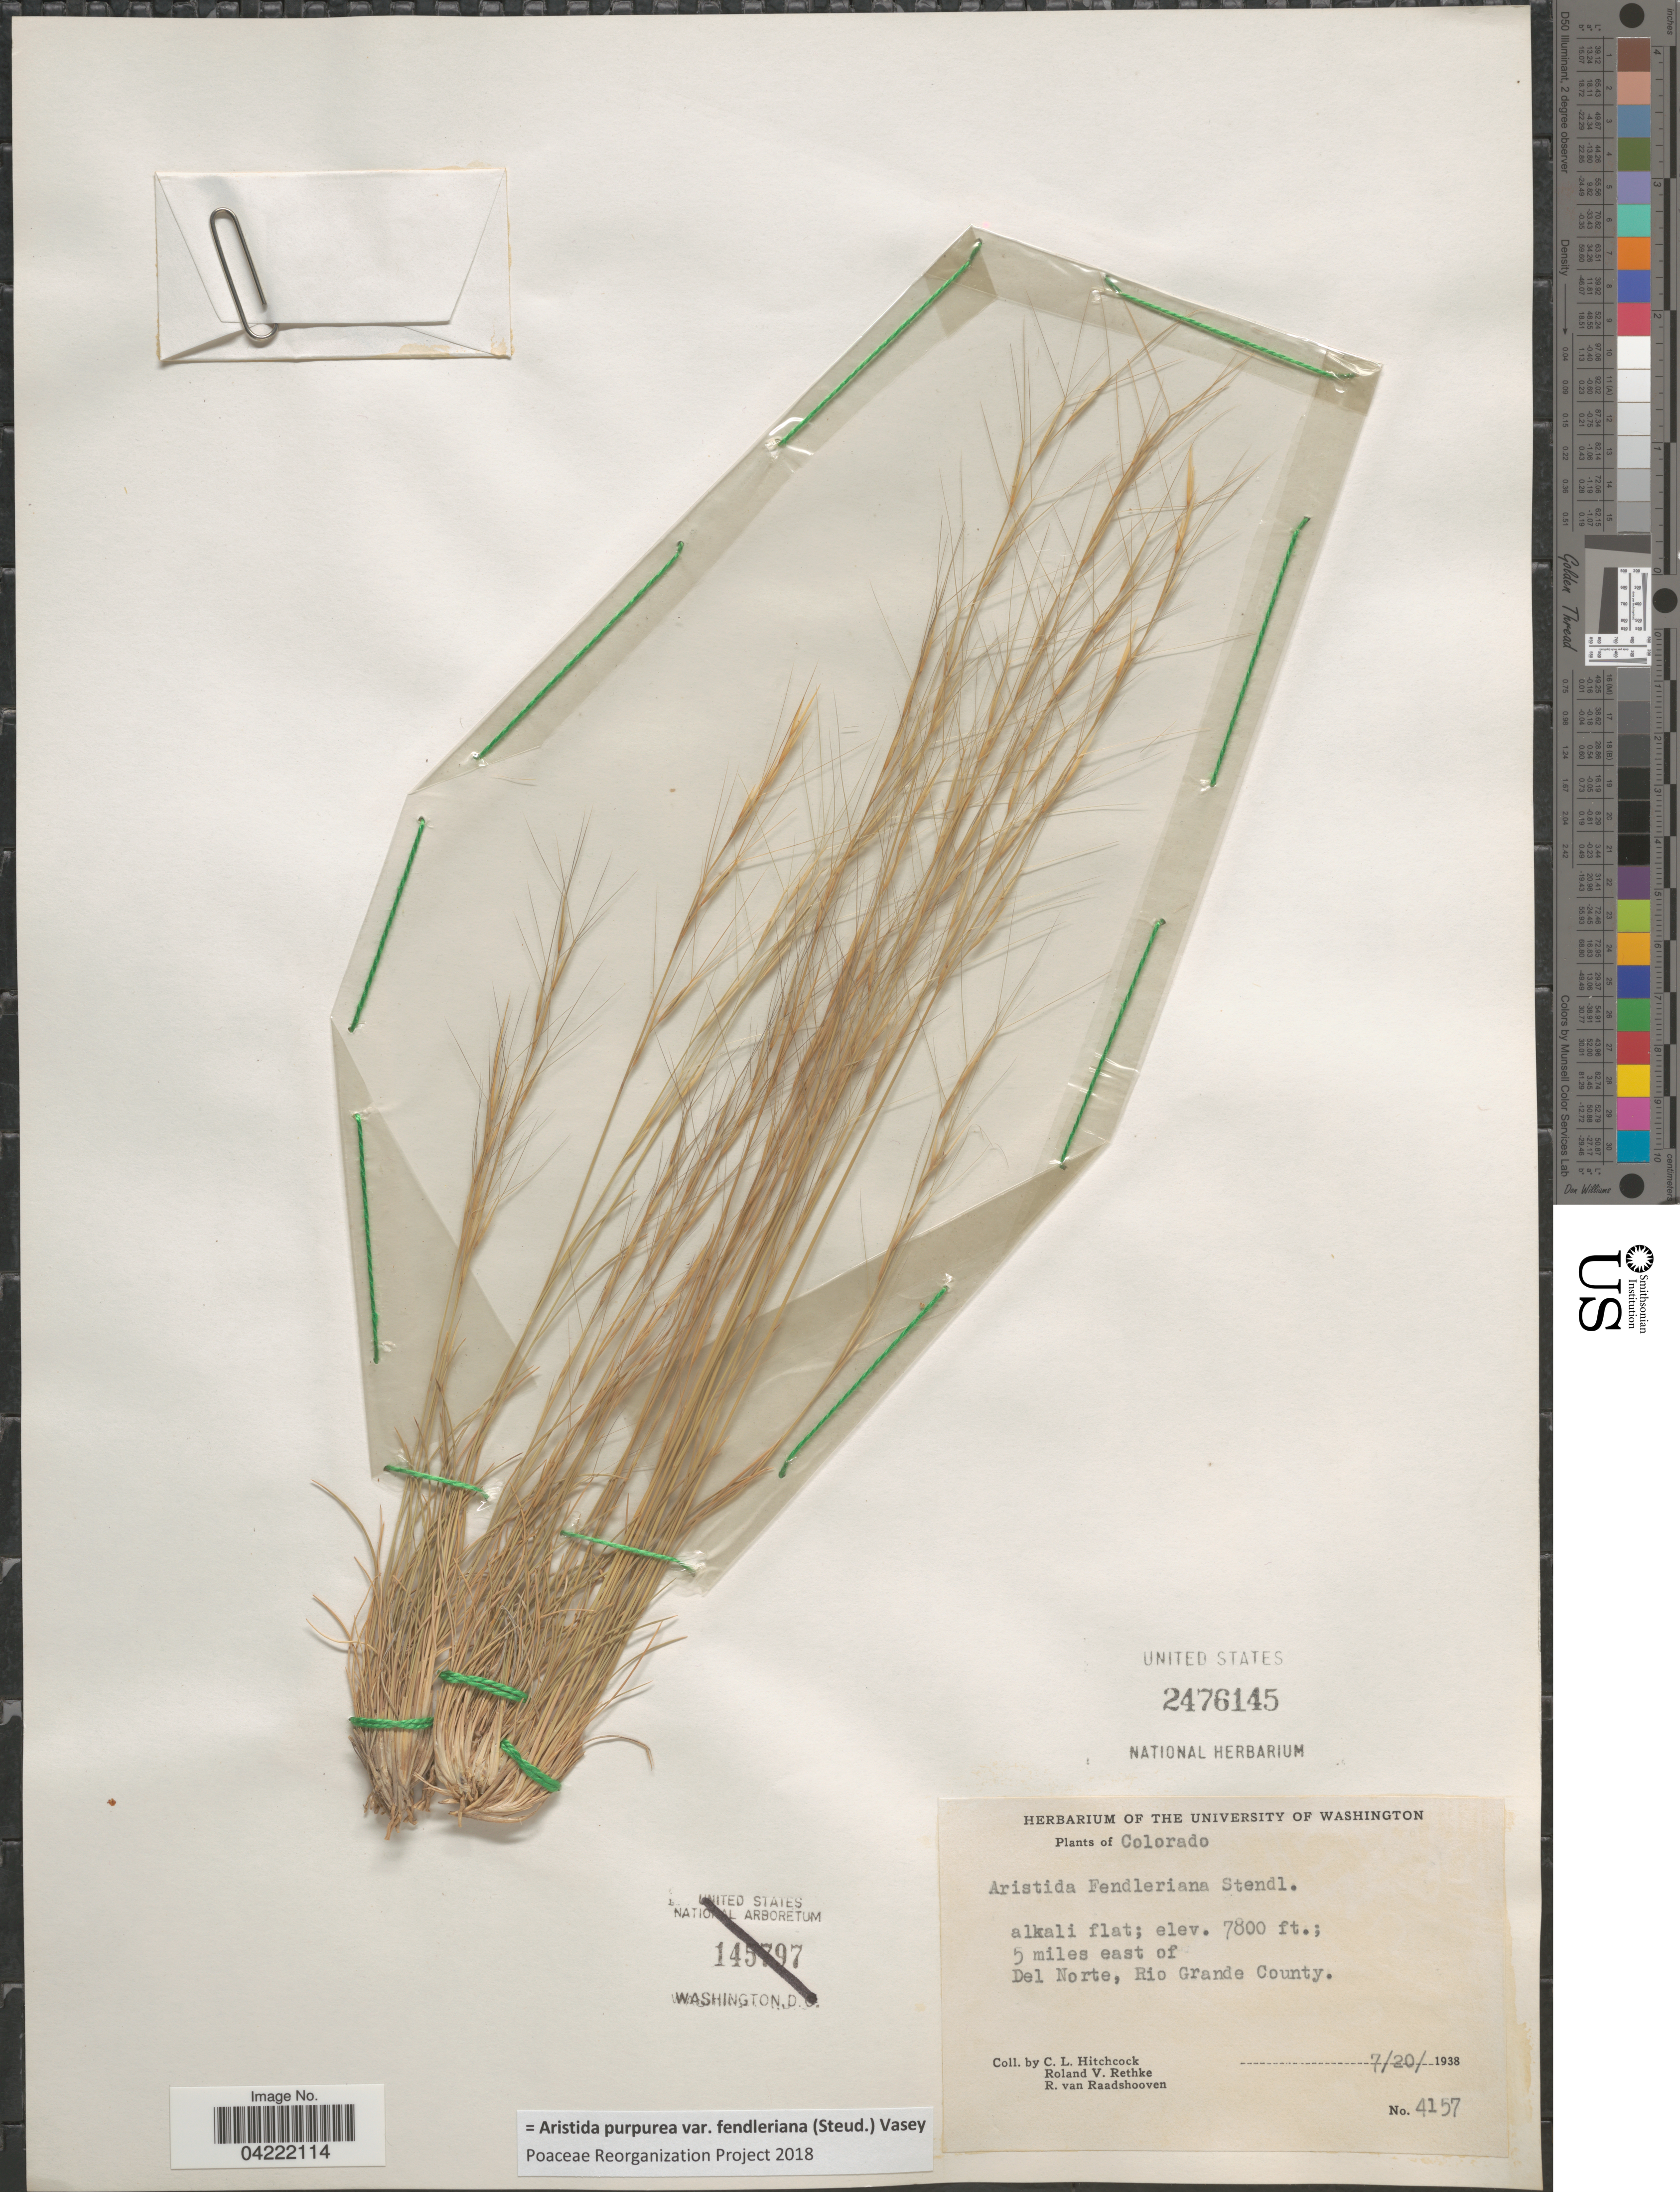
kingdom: Plantae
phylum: Tracheophyta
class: Liliopsida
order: Poales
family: Poaceae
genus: Aristida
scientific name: Aristida purpurea var. fendleriana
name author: (Steud.) Vasey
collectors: C. L. Hitchcock, R. Rethke & R. Raadshooven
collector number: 4157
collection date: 1938-07-20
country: United States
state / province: Colorado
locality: Alkali flat; 5 miles east of Del Norte, Rio Grande County.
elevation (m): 2377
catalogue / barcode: US 2476145